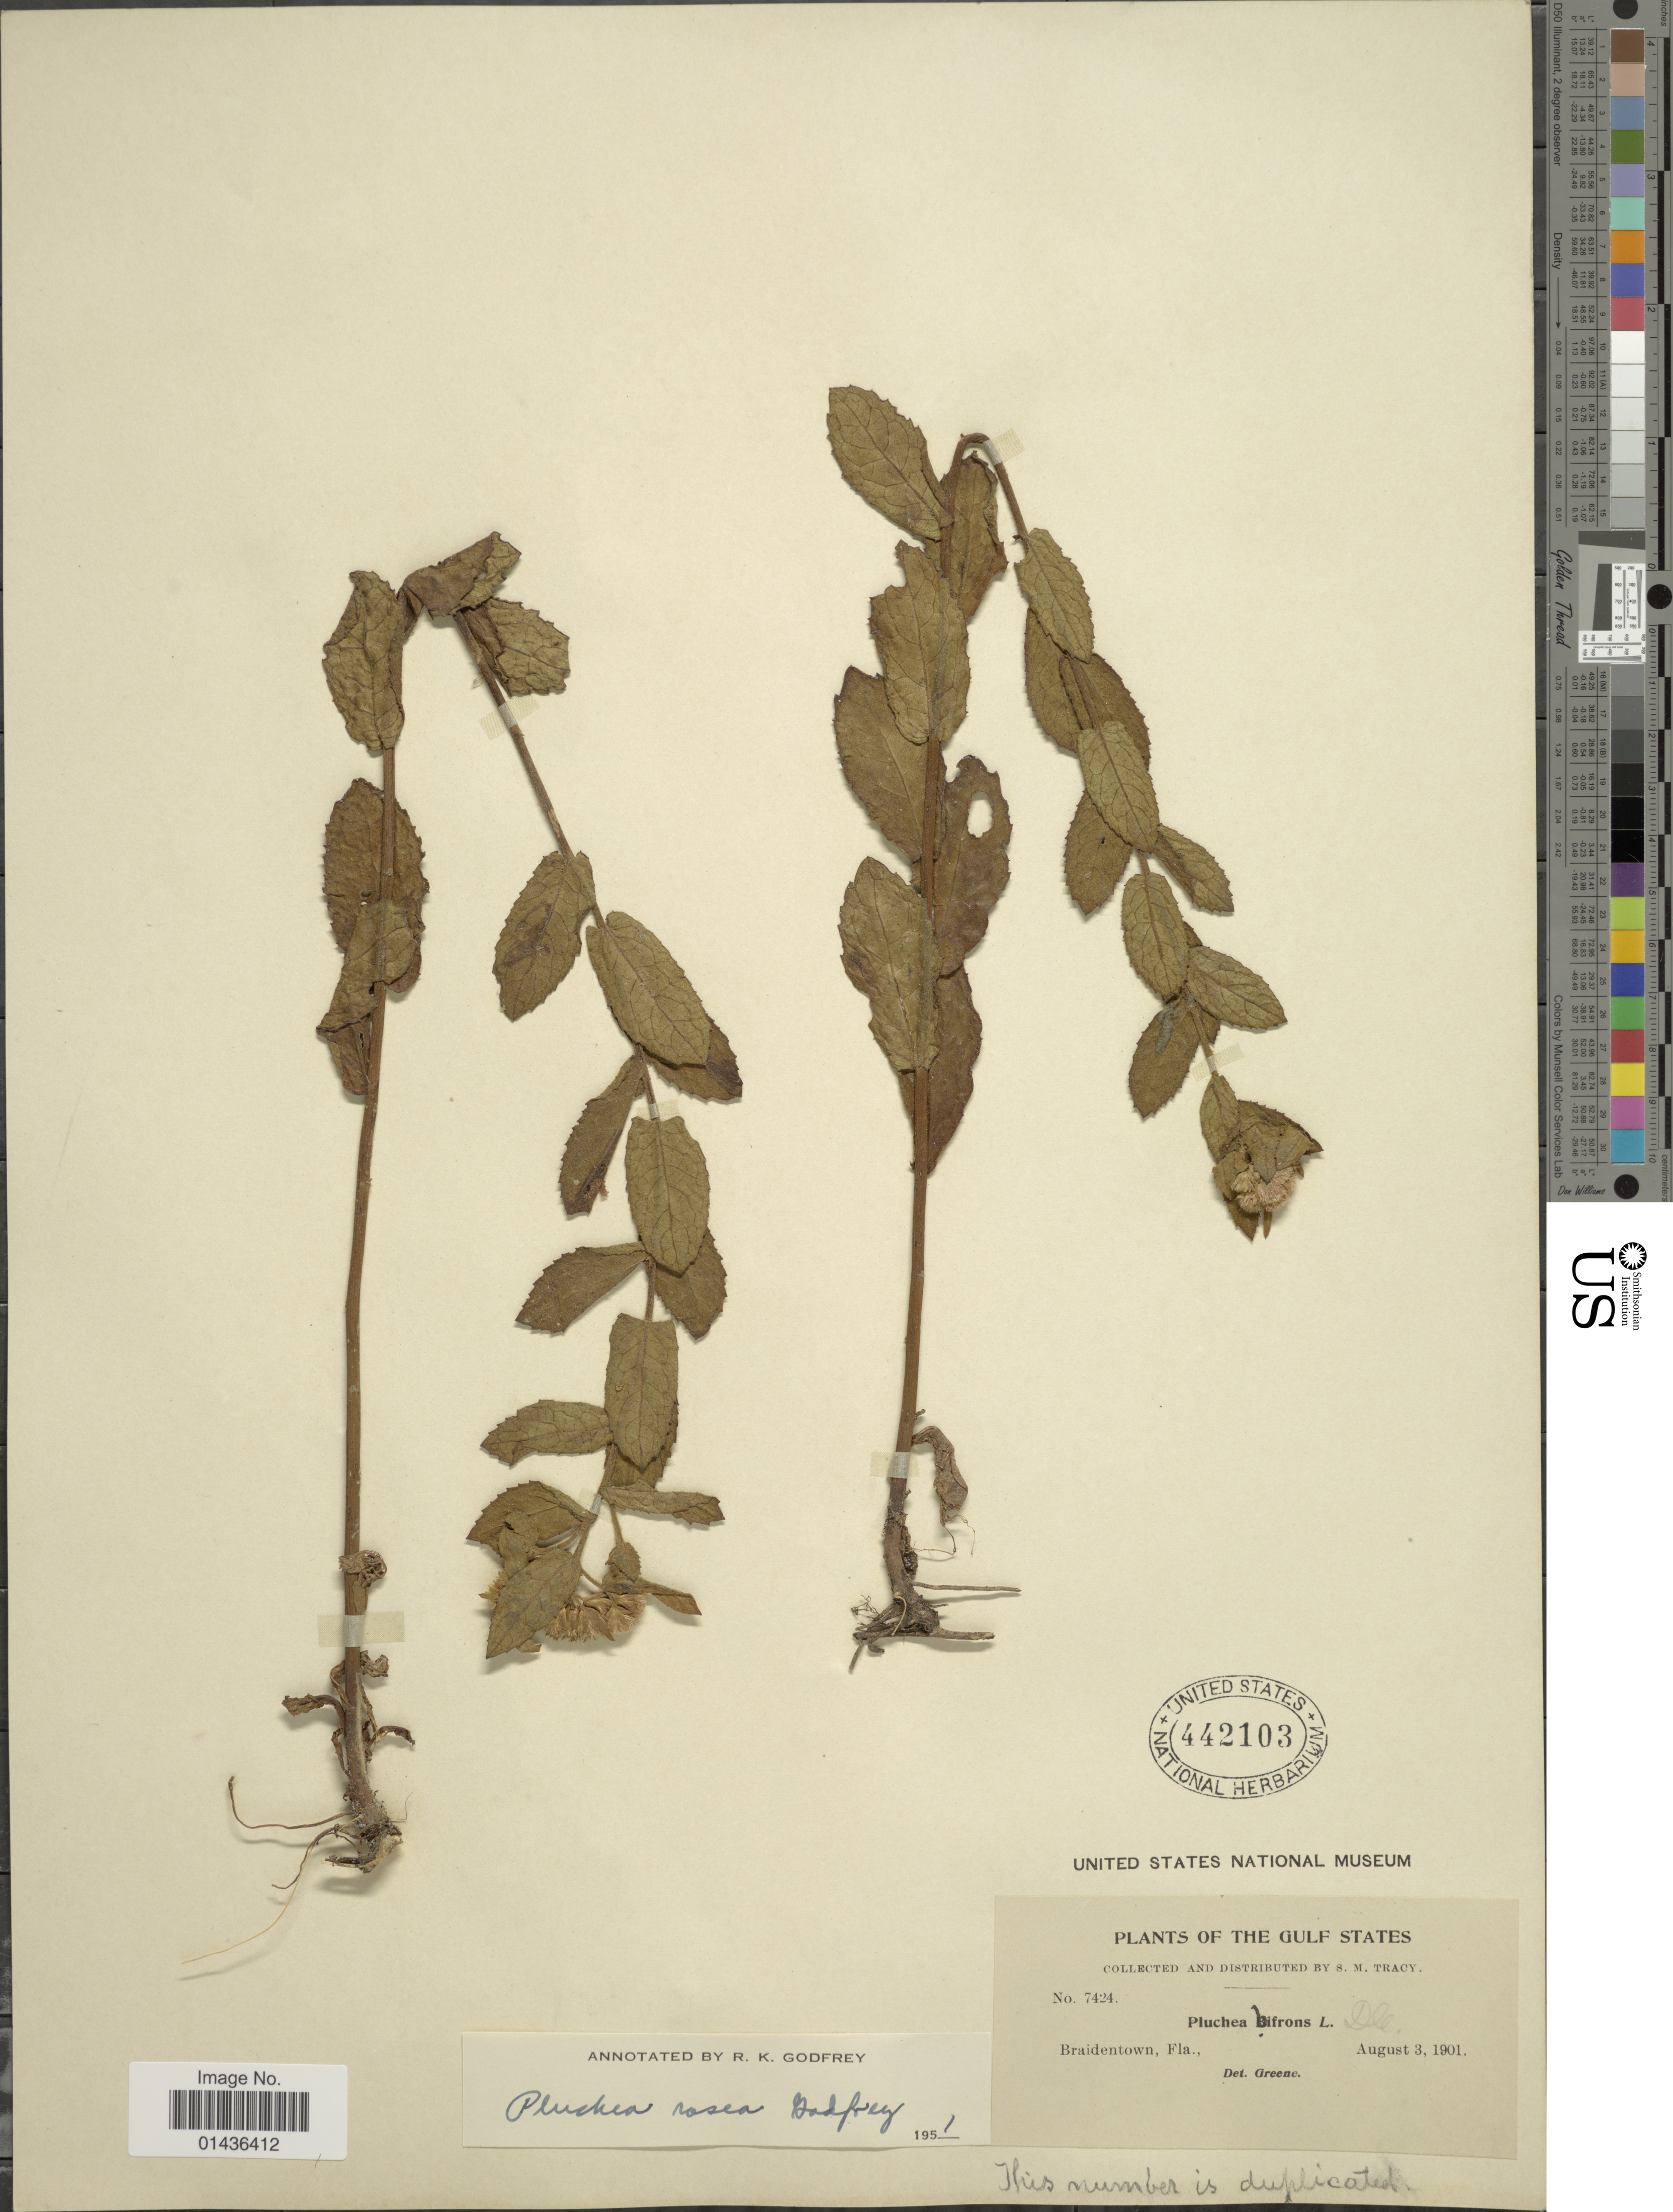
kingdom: Plantae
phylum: Tracheophyta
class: Magnoliopsida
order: Asterales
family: Asteraceae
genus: Pluchea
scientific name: Pluchea rosea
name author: R.K. Godfrey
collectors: S. M. Tracy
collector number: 7424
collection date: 1901-08-03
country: United States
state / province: Florida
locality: The Gulf States, Braidentown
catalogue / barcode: US 442103